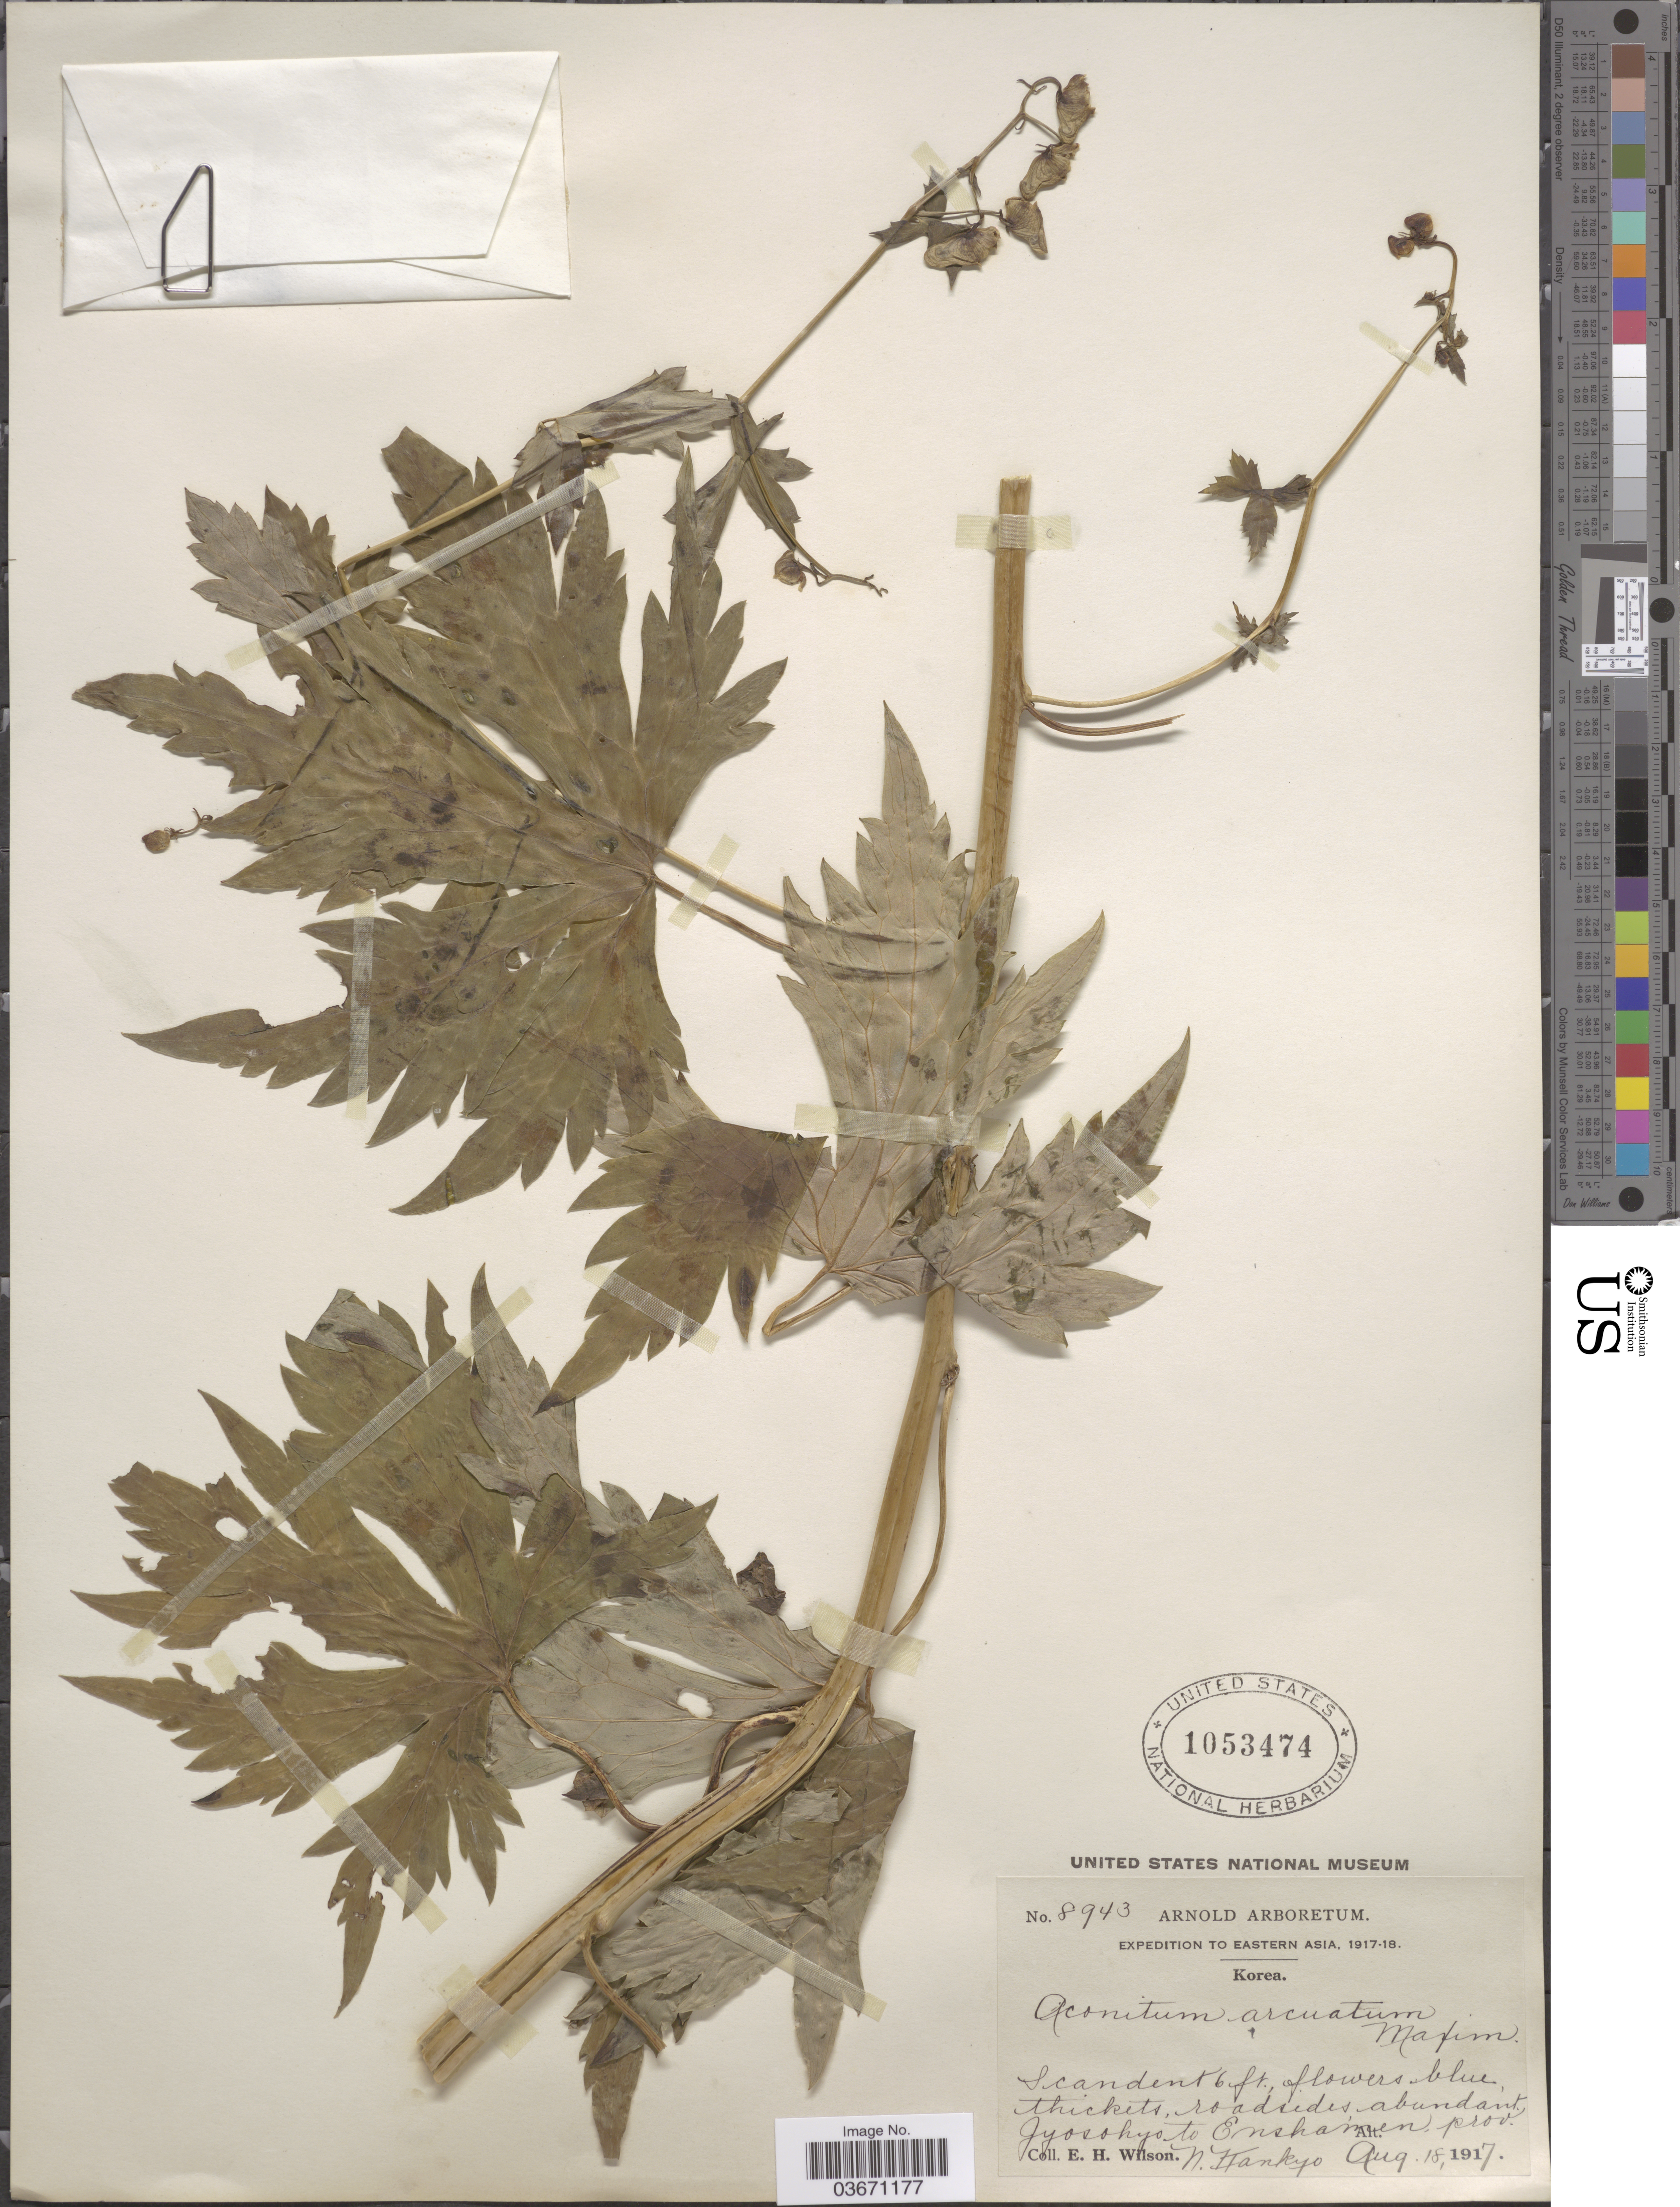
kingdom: Plantae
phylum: Tracheophyta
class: Magnoliopsida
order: Ranunculales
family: Ranunculaceae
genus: Aconitum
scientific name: Aconitum arcuatum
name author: Maxim.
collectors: E. Wilson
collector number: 8943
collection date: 1917-08-18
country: North Korea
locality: Eastern Asia. Thickets, roadsides, abundant Gyosohyo to Enshamen, prov. N. Kankyo.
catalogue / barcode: US 1053474